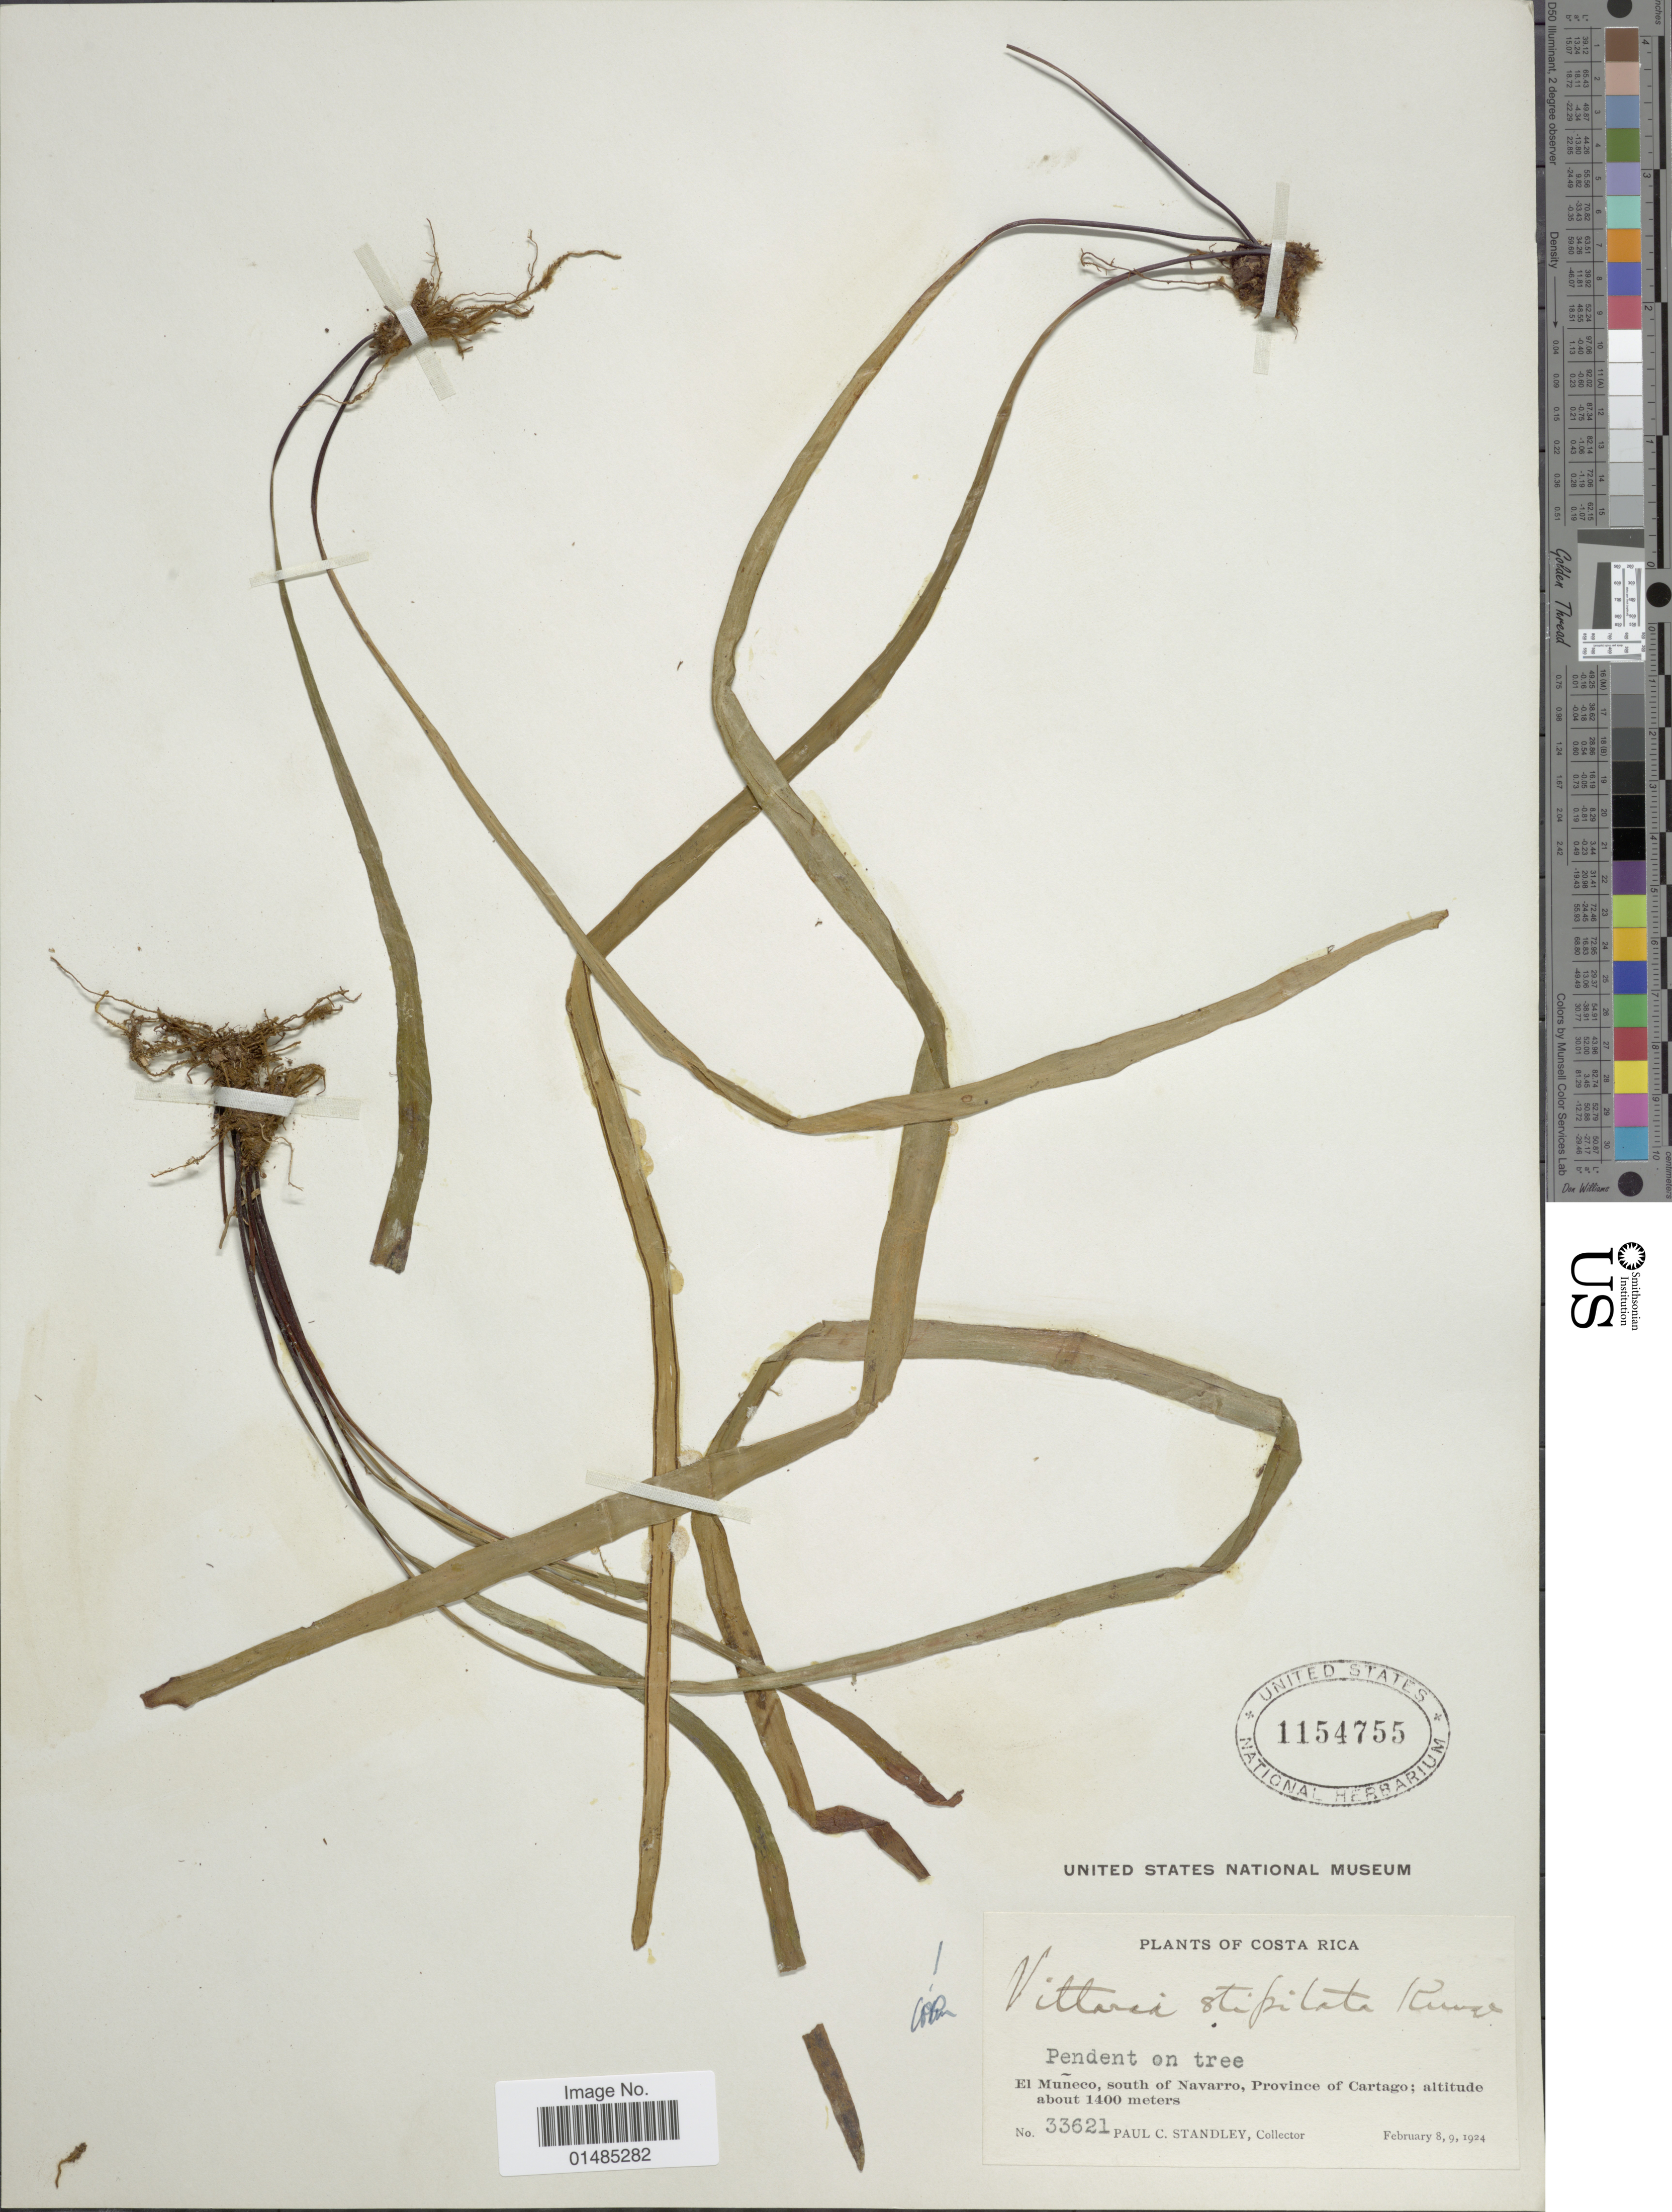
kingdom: Plantae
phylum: Tracheophyta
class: Polypodiopsida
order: Polypodiales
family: Pteridaceae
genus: Radiovittaria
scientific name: Radiovittaria stipitata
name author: (Kunze) E.H. Crane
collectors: P. C. Standley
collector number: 33621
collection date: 1924-02-08/1924-02-09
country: Costa Rica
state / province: Cartago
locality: El Muñeco, south of Navarro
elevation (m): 1400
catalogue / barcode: US 1154755